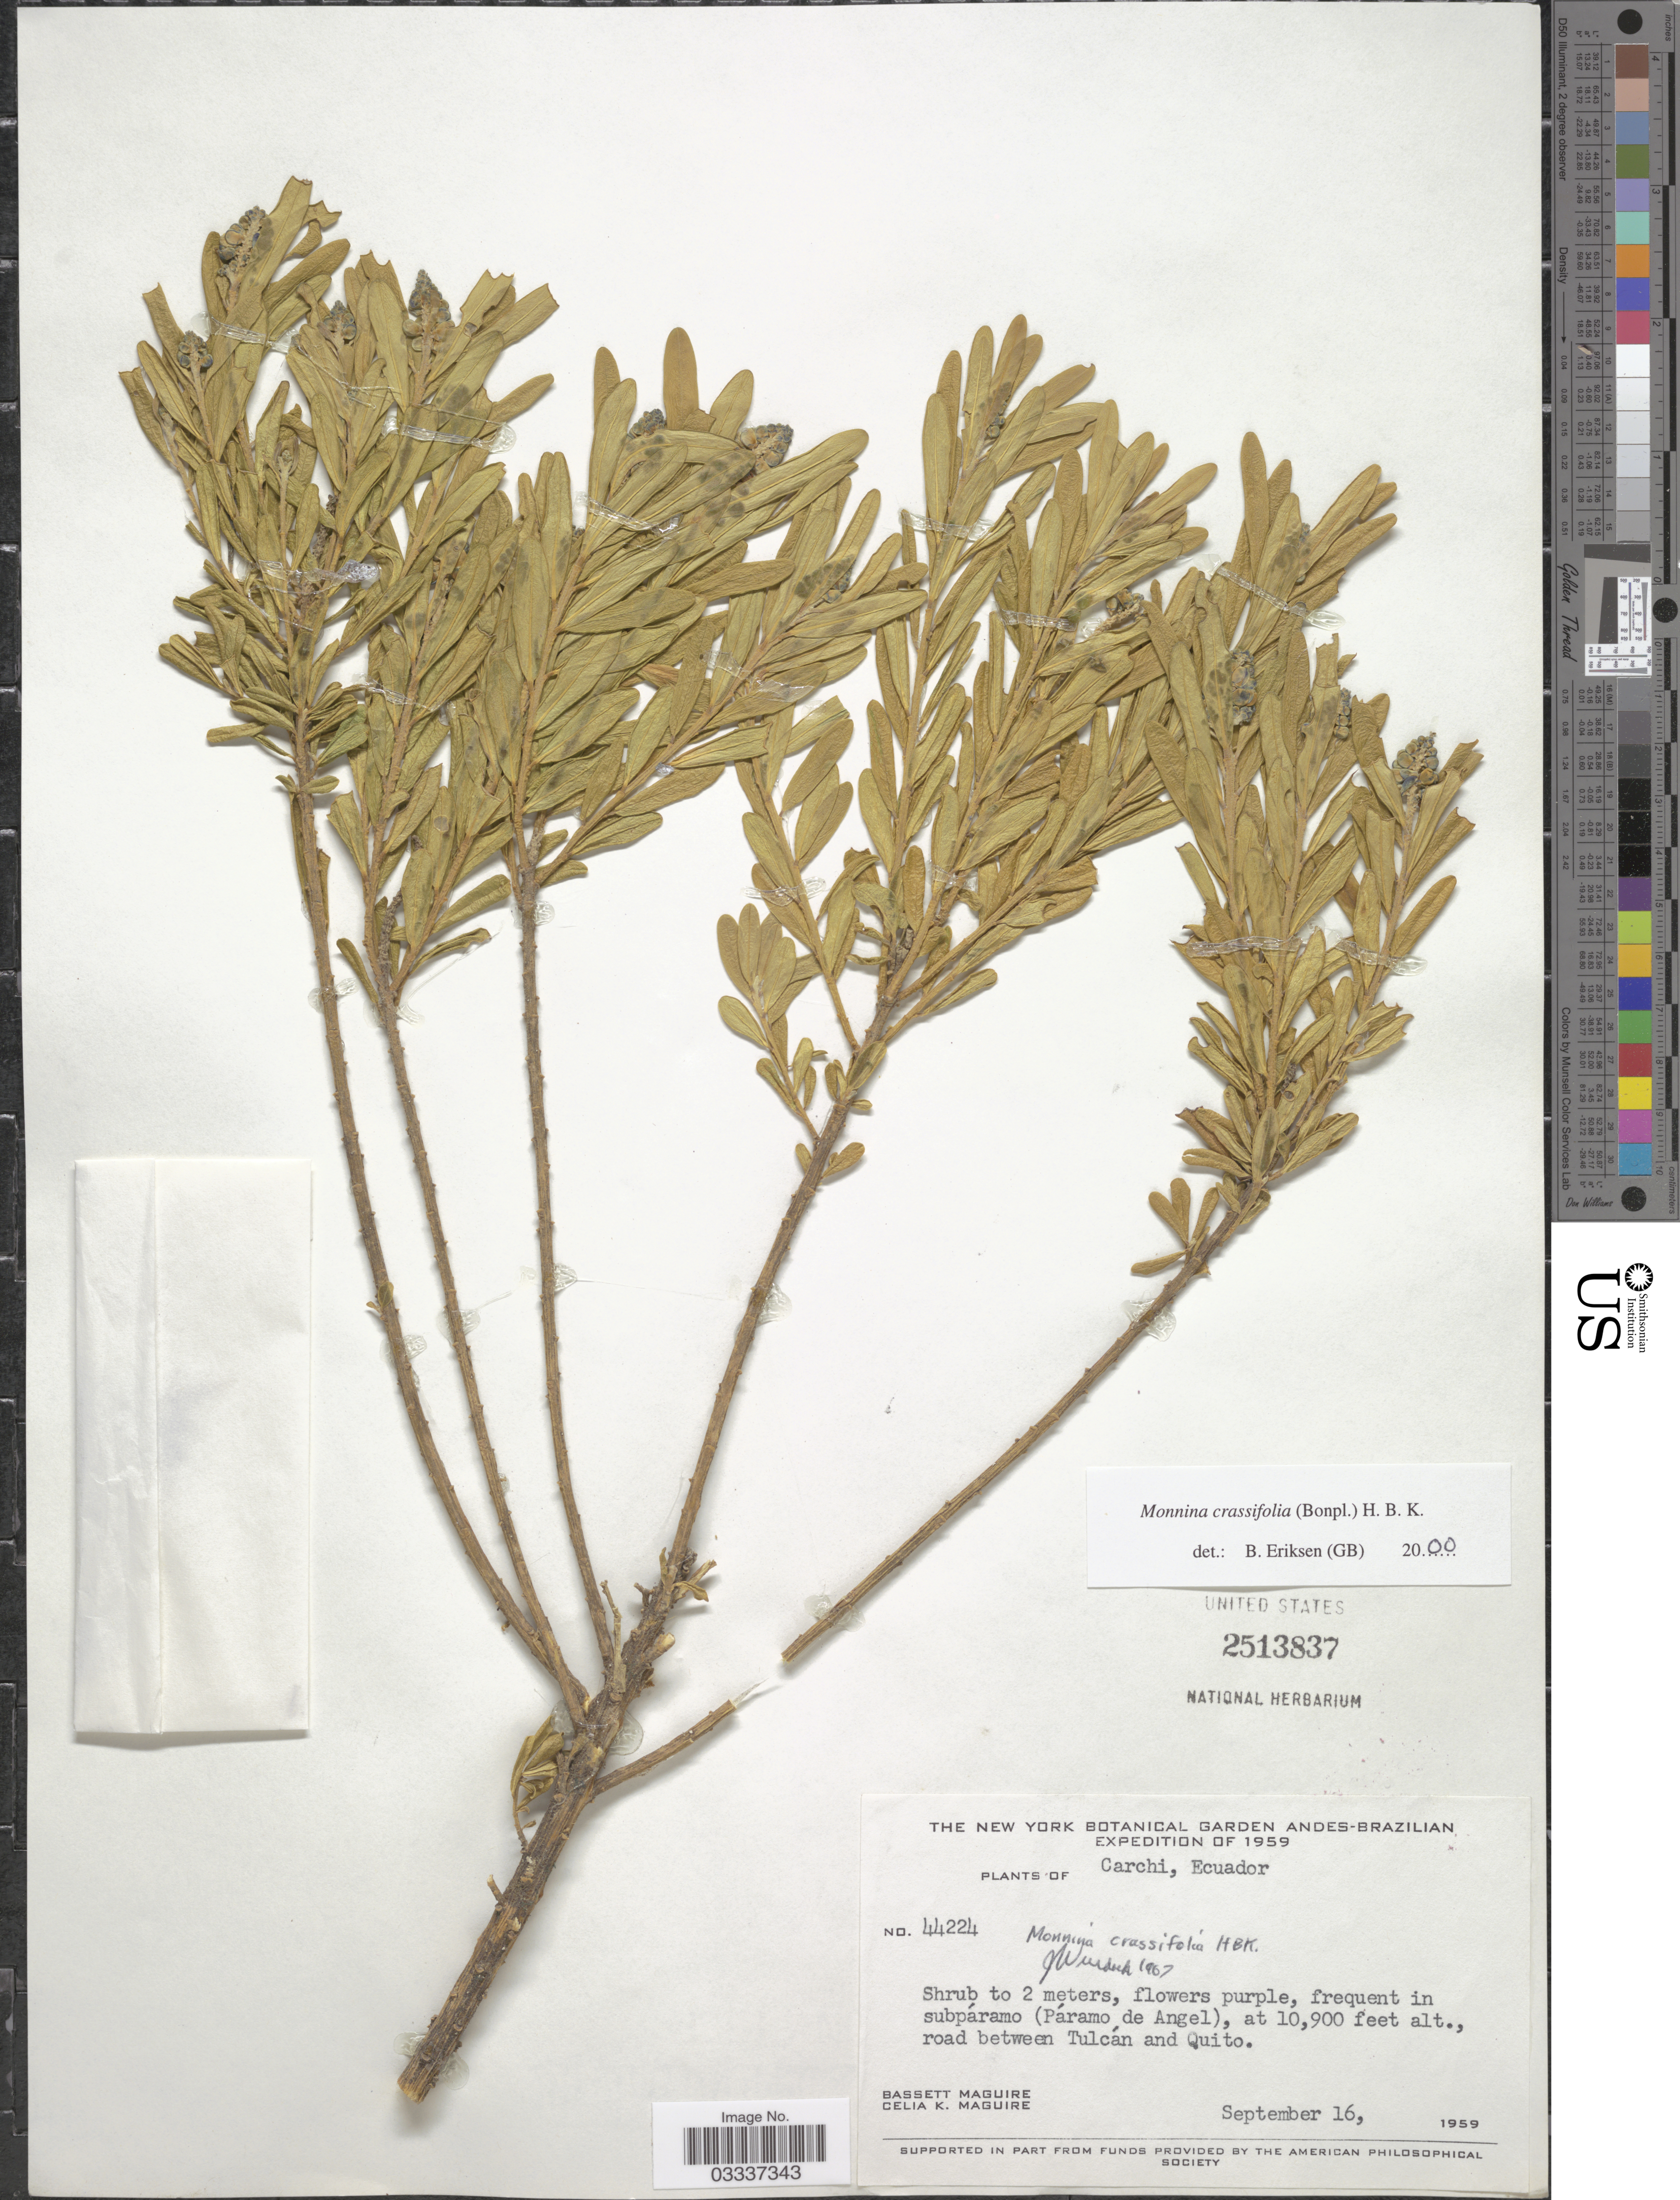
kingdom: Plantae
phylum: Tracheophyta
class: Magnoliopsida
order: Fabales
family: Polygalaceae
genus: Monnina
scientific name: Monnina crassifolia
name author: (Bonpl.) Kunth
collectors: B. Maguire & C. K. Maguire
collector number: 44224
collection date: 1959-09-16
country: Ecuador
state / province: Carchi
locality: Frequent in subpáramo (Páramo de Angel) en route to Quito from Tulcán.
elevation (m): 3322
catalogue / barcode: US 2513837